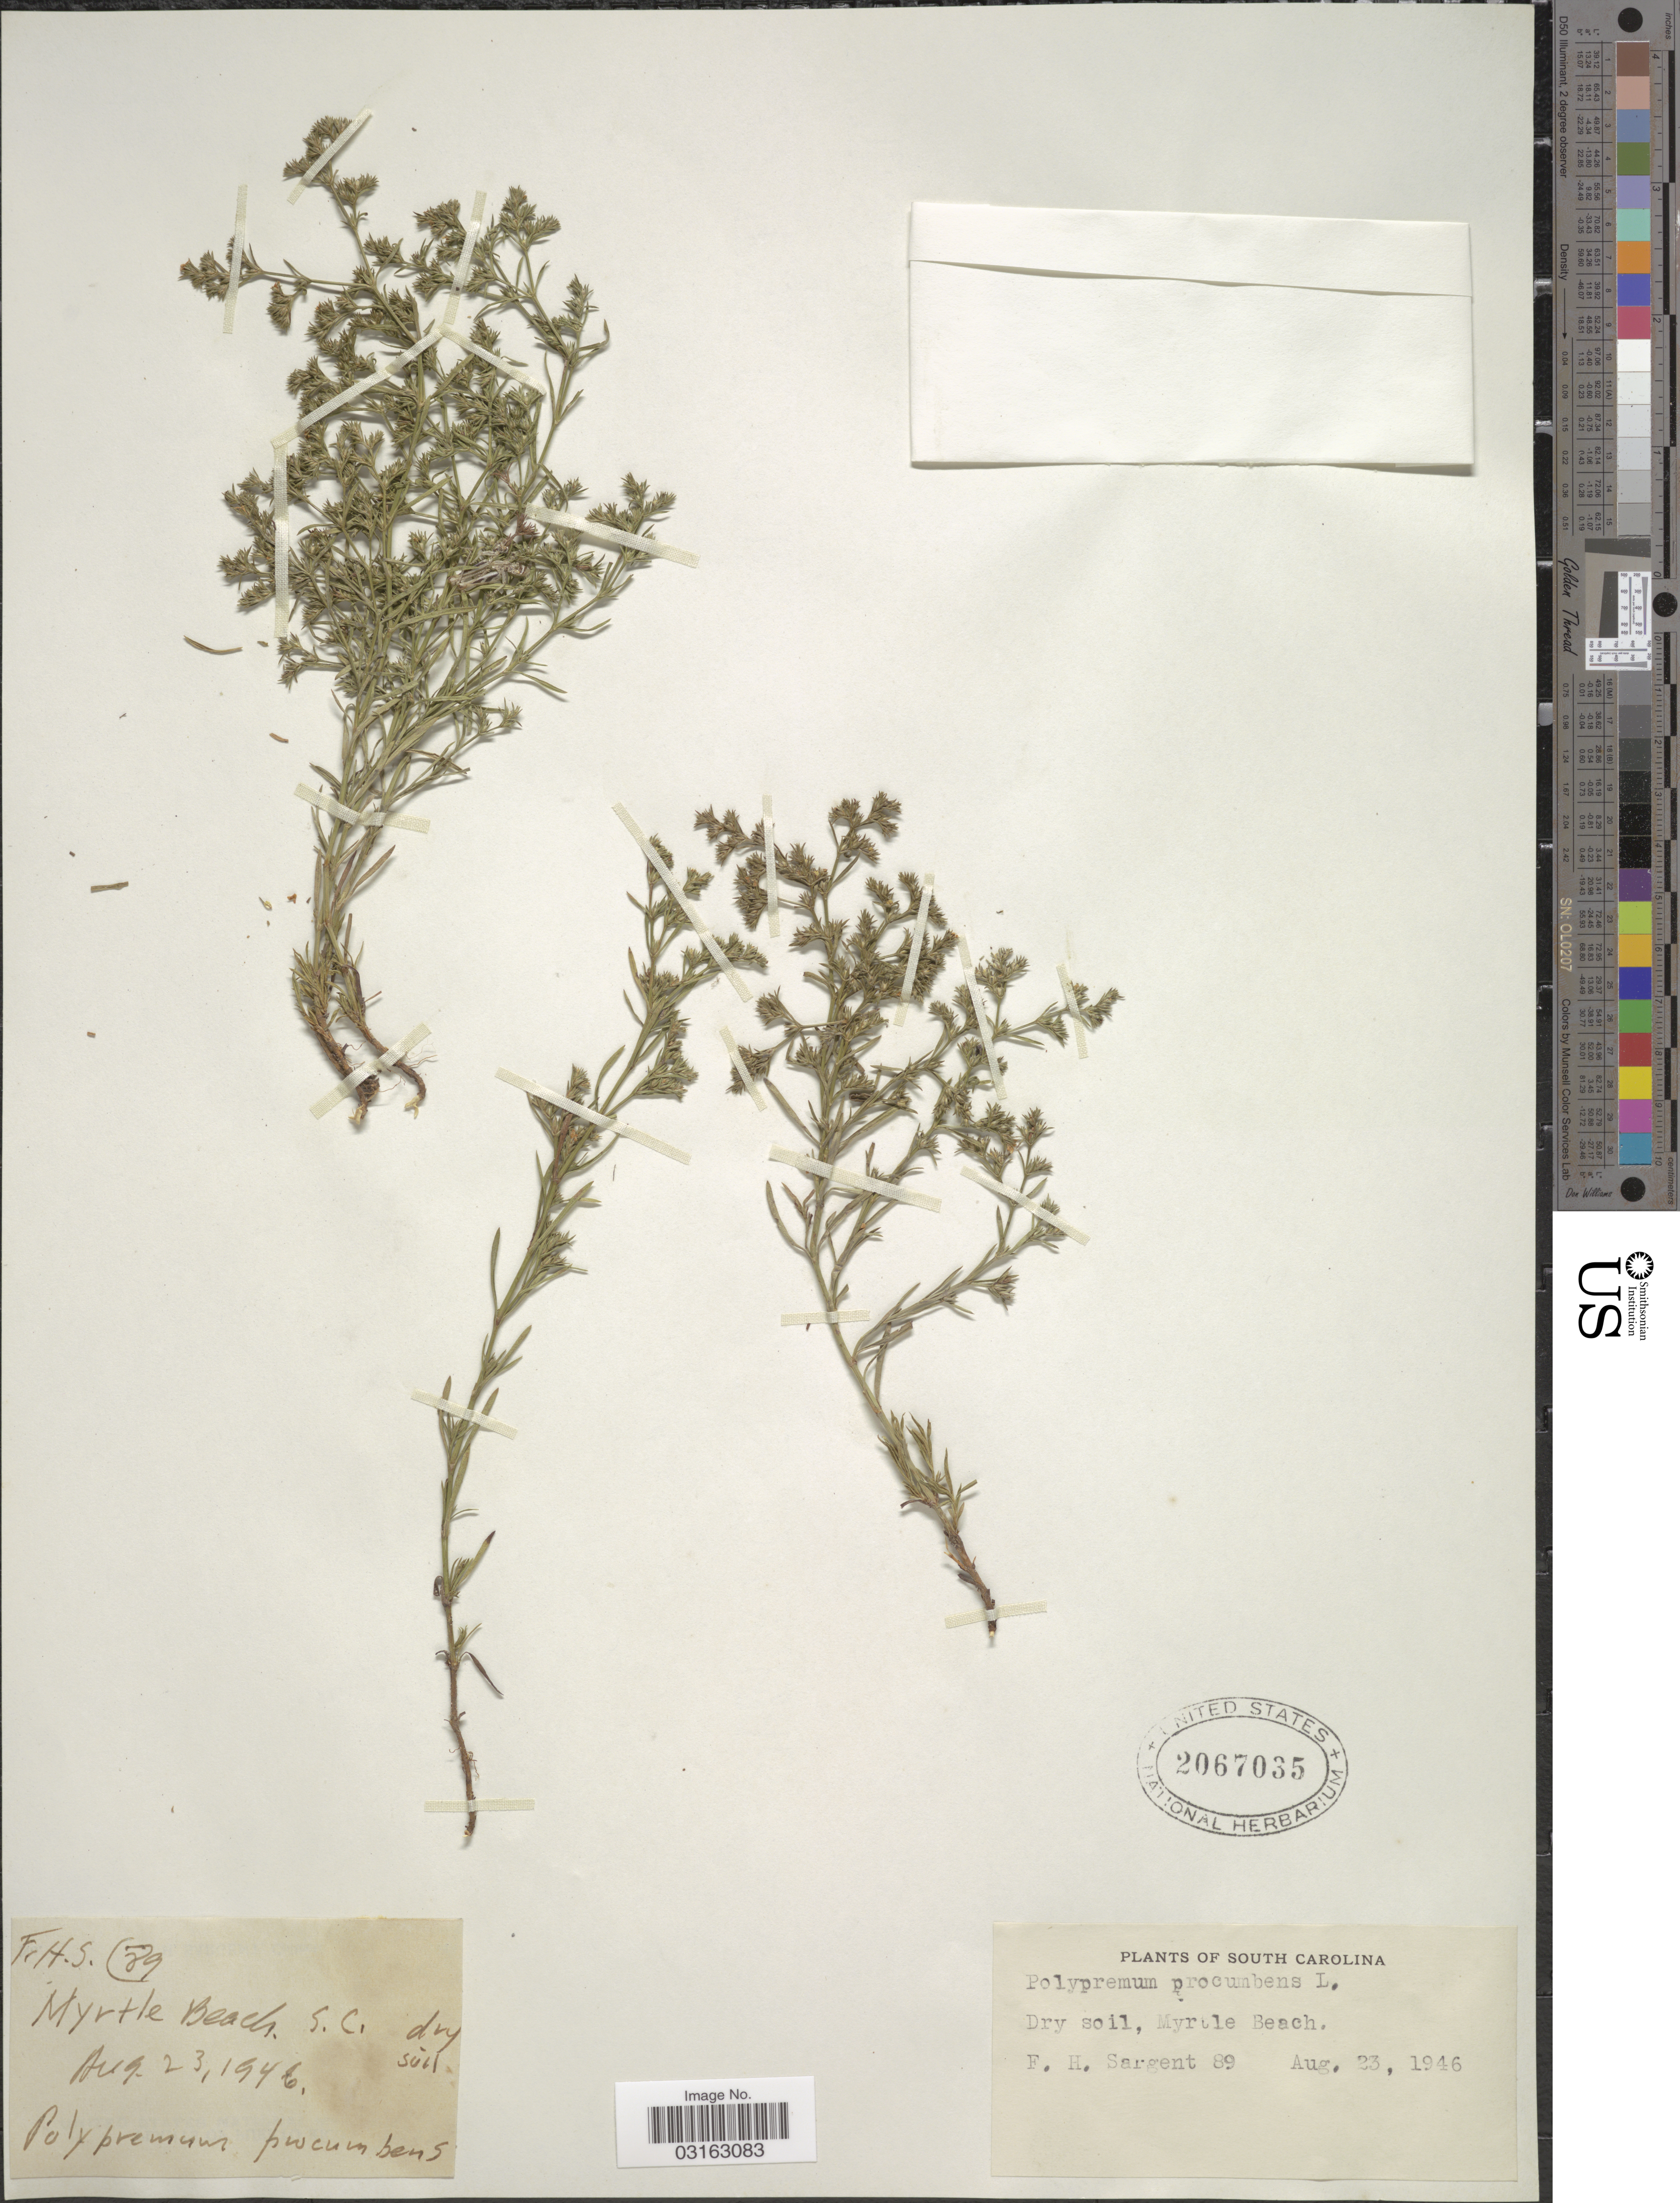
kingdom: Plantae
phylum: Tracheophyta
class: Magnoliopsida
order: Lamiales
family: Tetrachondraceae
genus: Polypremum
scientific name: Polypremum procumbens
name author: L.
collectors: F. H. Sargent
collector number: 89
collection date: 1946-08-23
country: United States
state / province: South Carolina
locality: Myrtle Beach. S. C.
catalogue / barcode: US 2067035